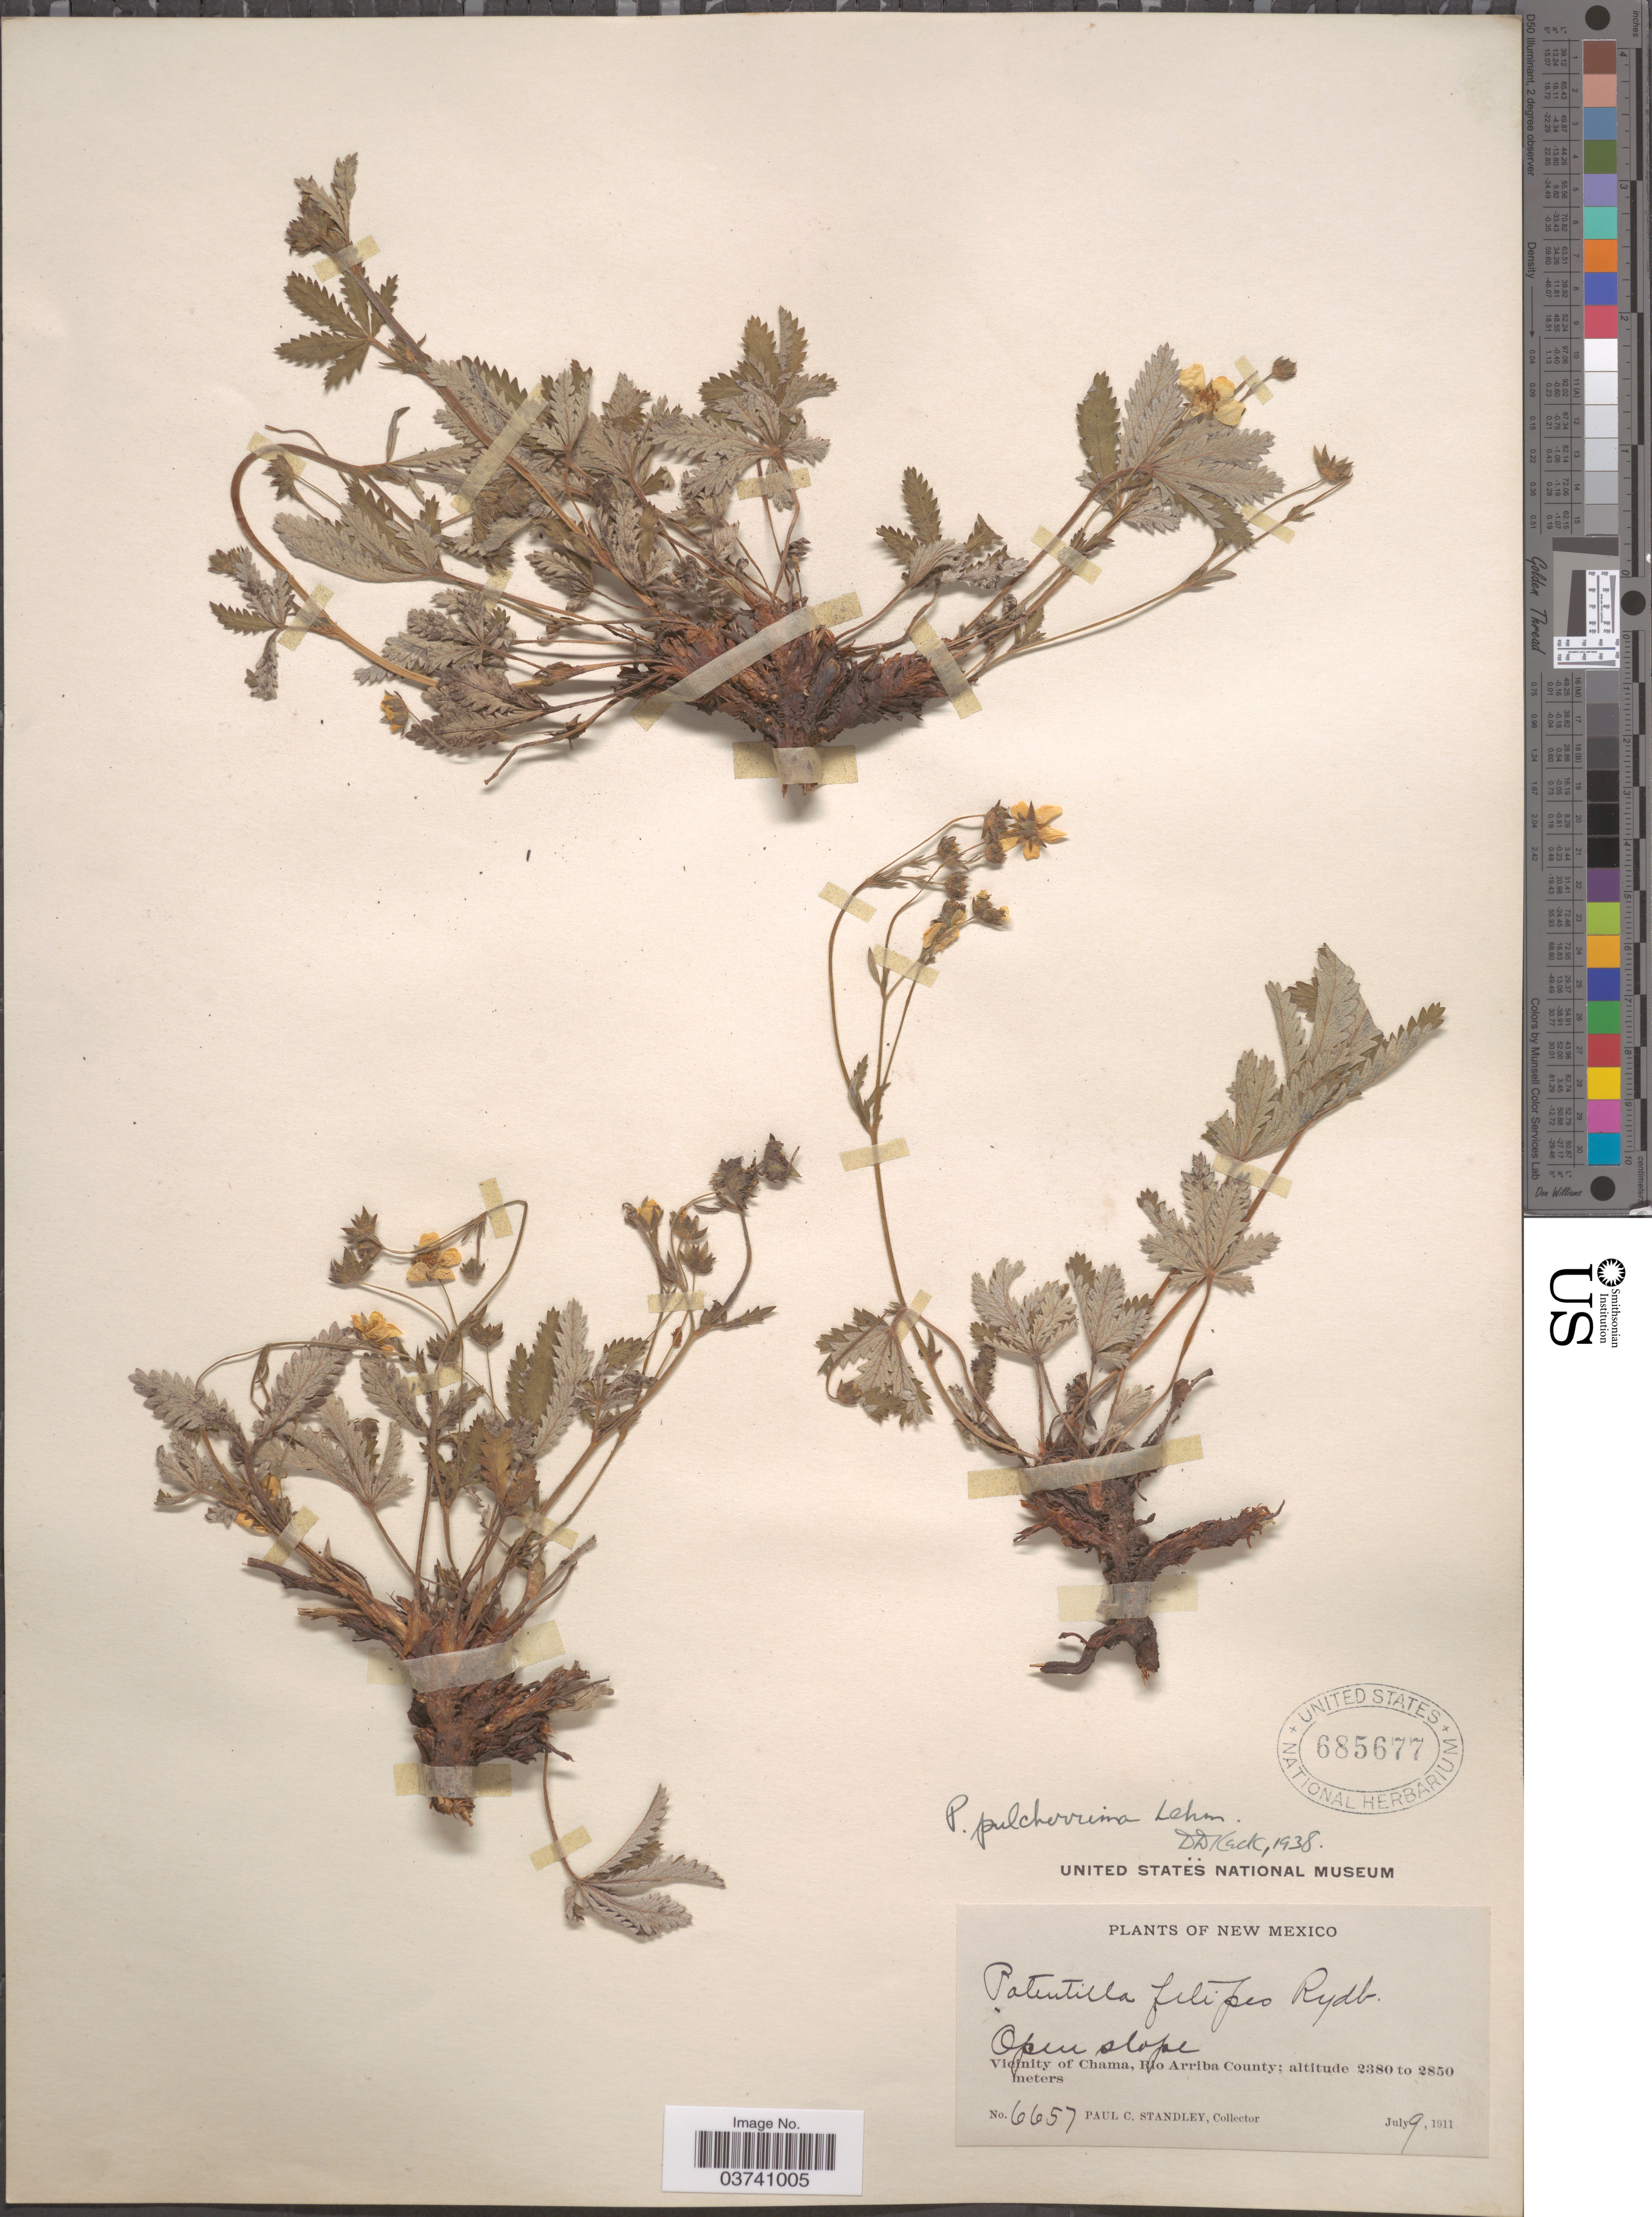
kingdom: Plantae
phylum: Tracheophyta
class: Magnoliopsida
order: Rosales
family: Rosaceae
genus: Potentilla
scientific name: Potentilla pulcherrima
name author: Lehm.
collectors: P. C. Standley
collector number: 6657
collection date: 1911-07-09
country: United States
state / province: New Mexico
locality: Vicinity of Chama, Rio Arriba County.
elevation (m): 2380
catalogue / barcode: US 685677